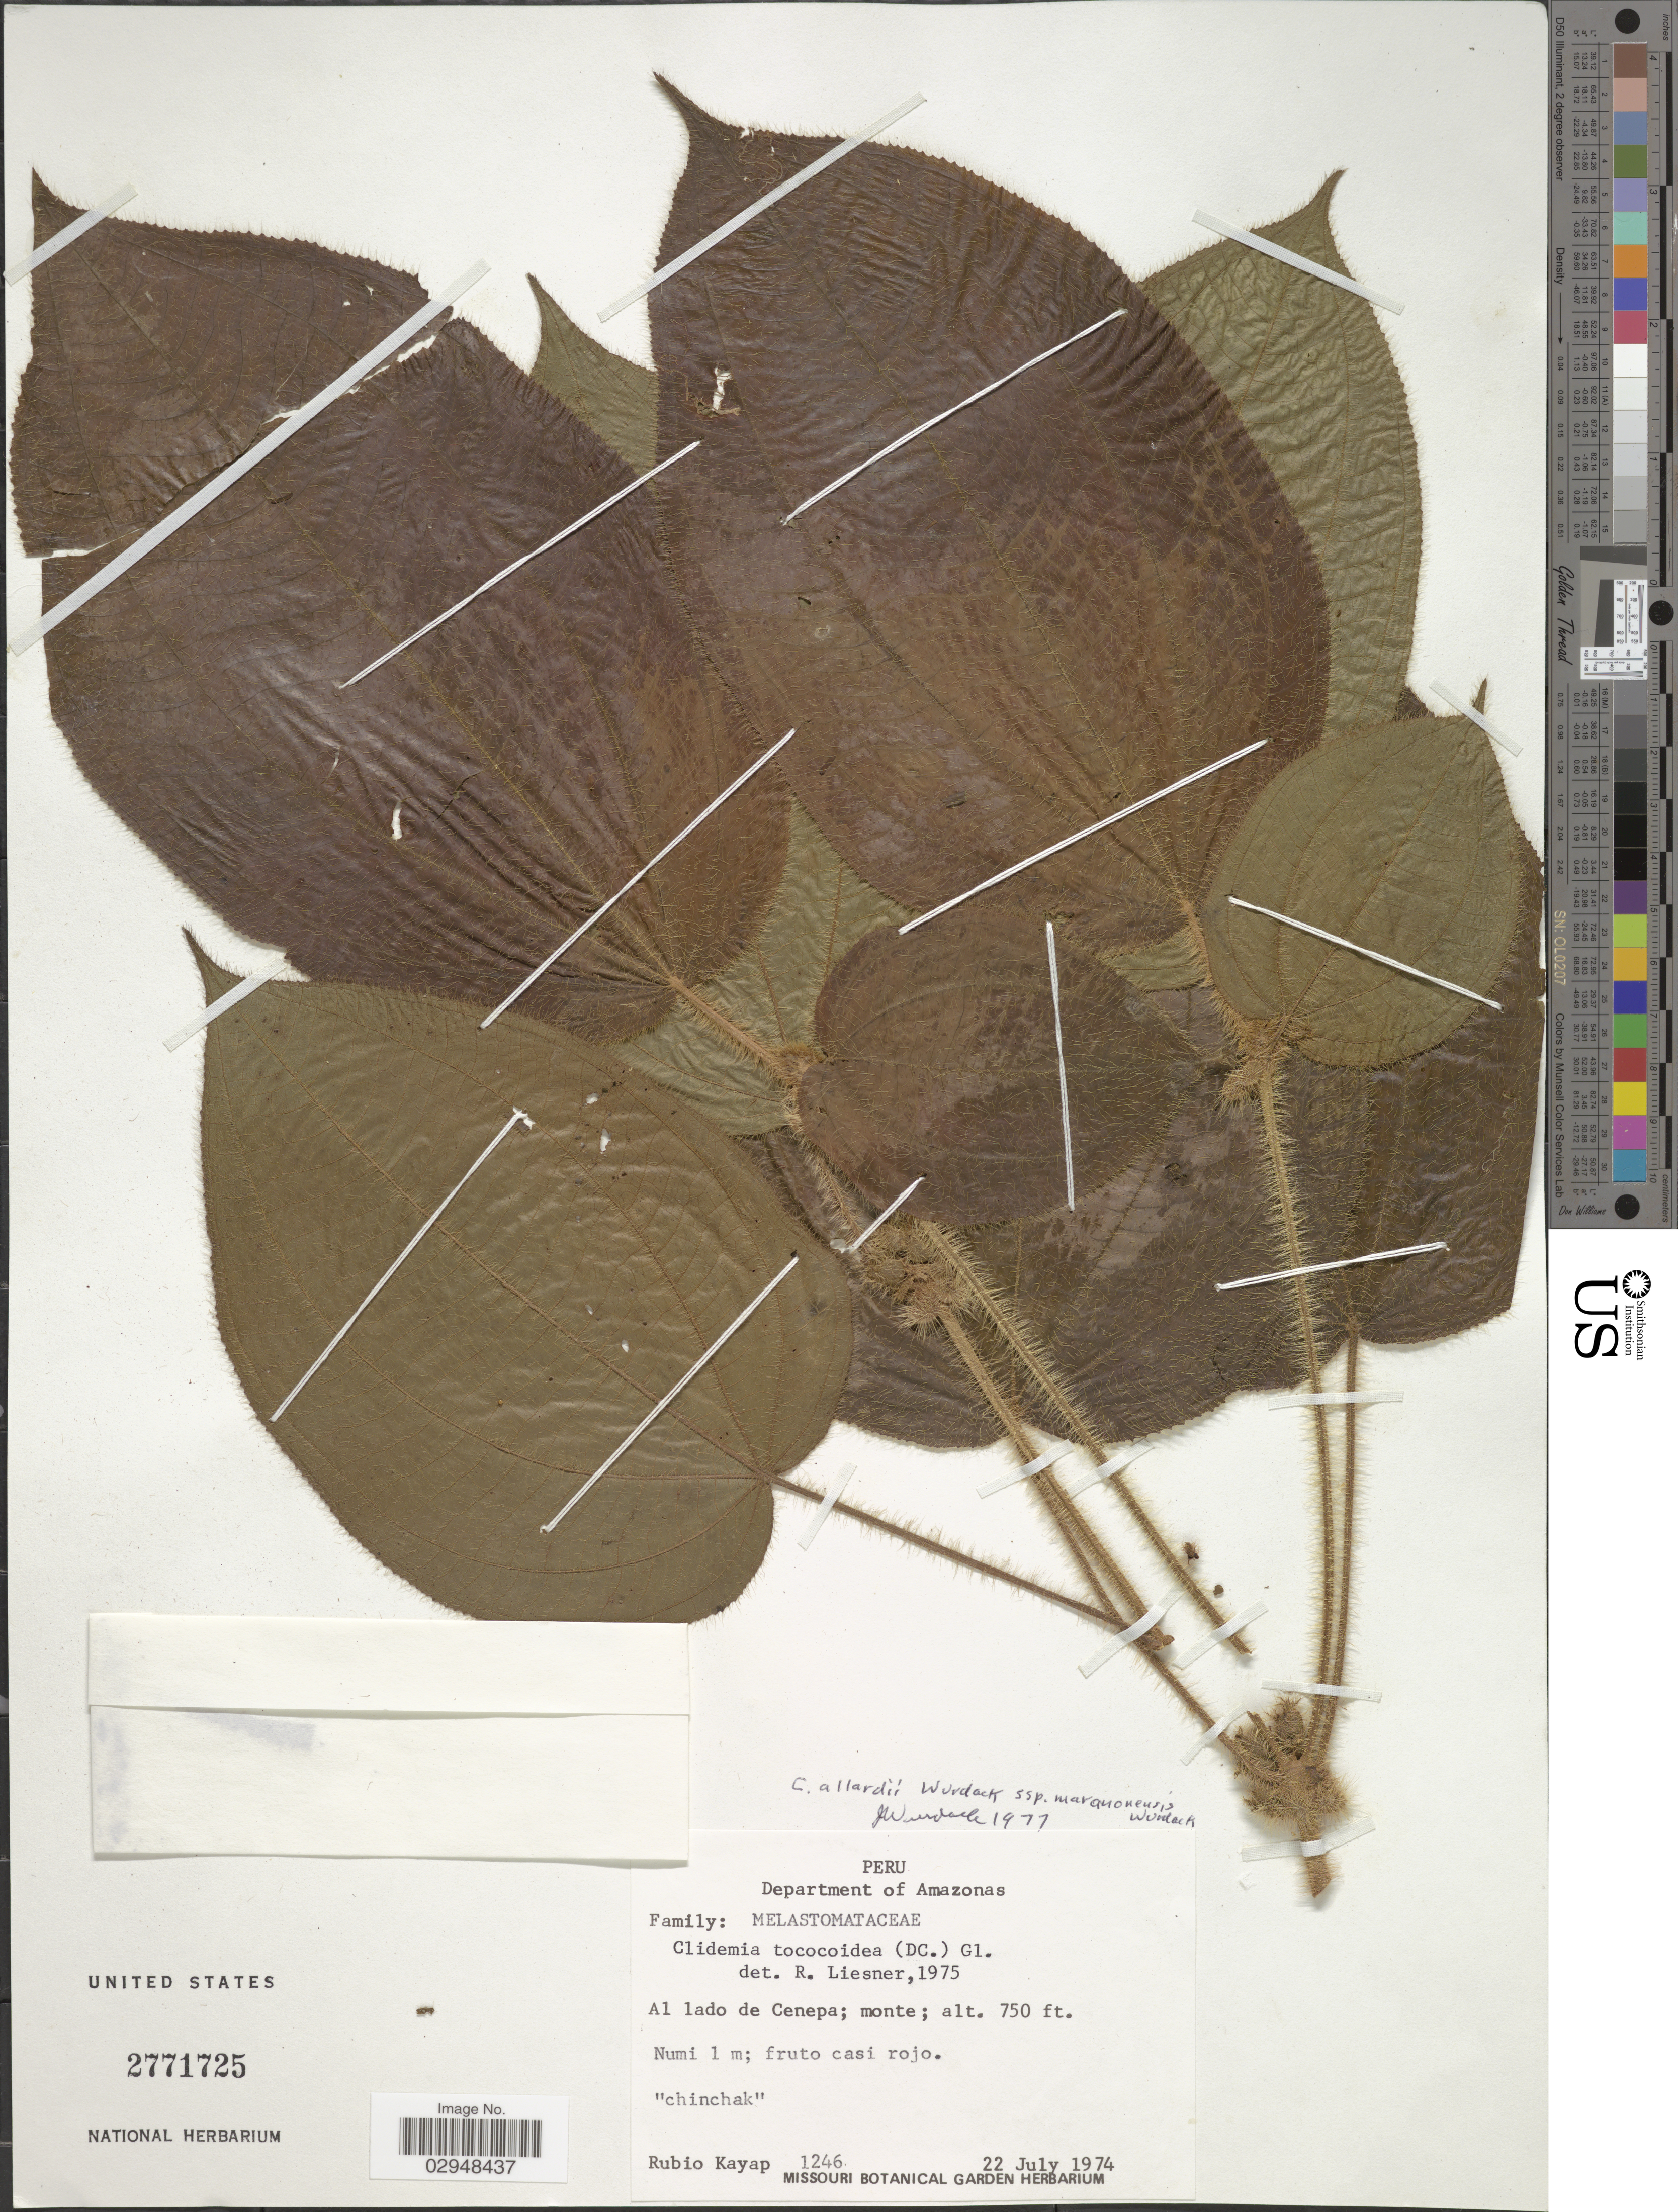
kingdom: Plantae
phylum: Tracheophyta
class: Magnoliopsida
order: Myrtales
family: Melastomataceae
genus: Clidemia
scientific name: Clidemia allardii subsp. maranonensis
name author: Wurdack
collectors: R. Kayap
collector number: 1246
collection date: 1974-07-22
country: Peru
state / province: Amazonas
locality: Department of Amazonas, Al lado de Cenepa.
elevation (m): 229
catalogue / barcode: US 2771725